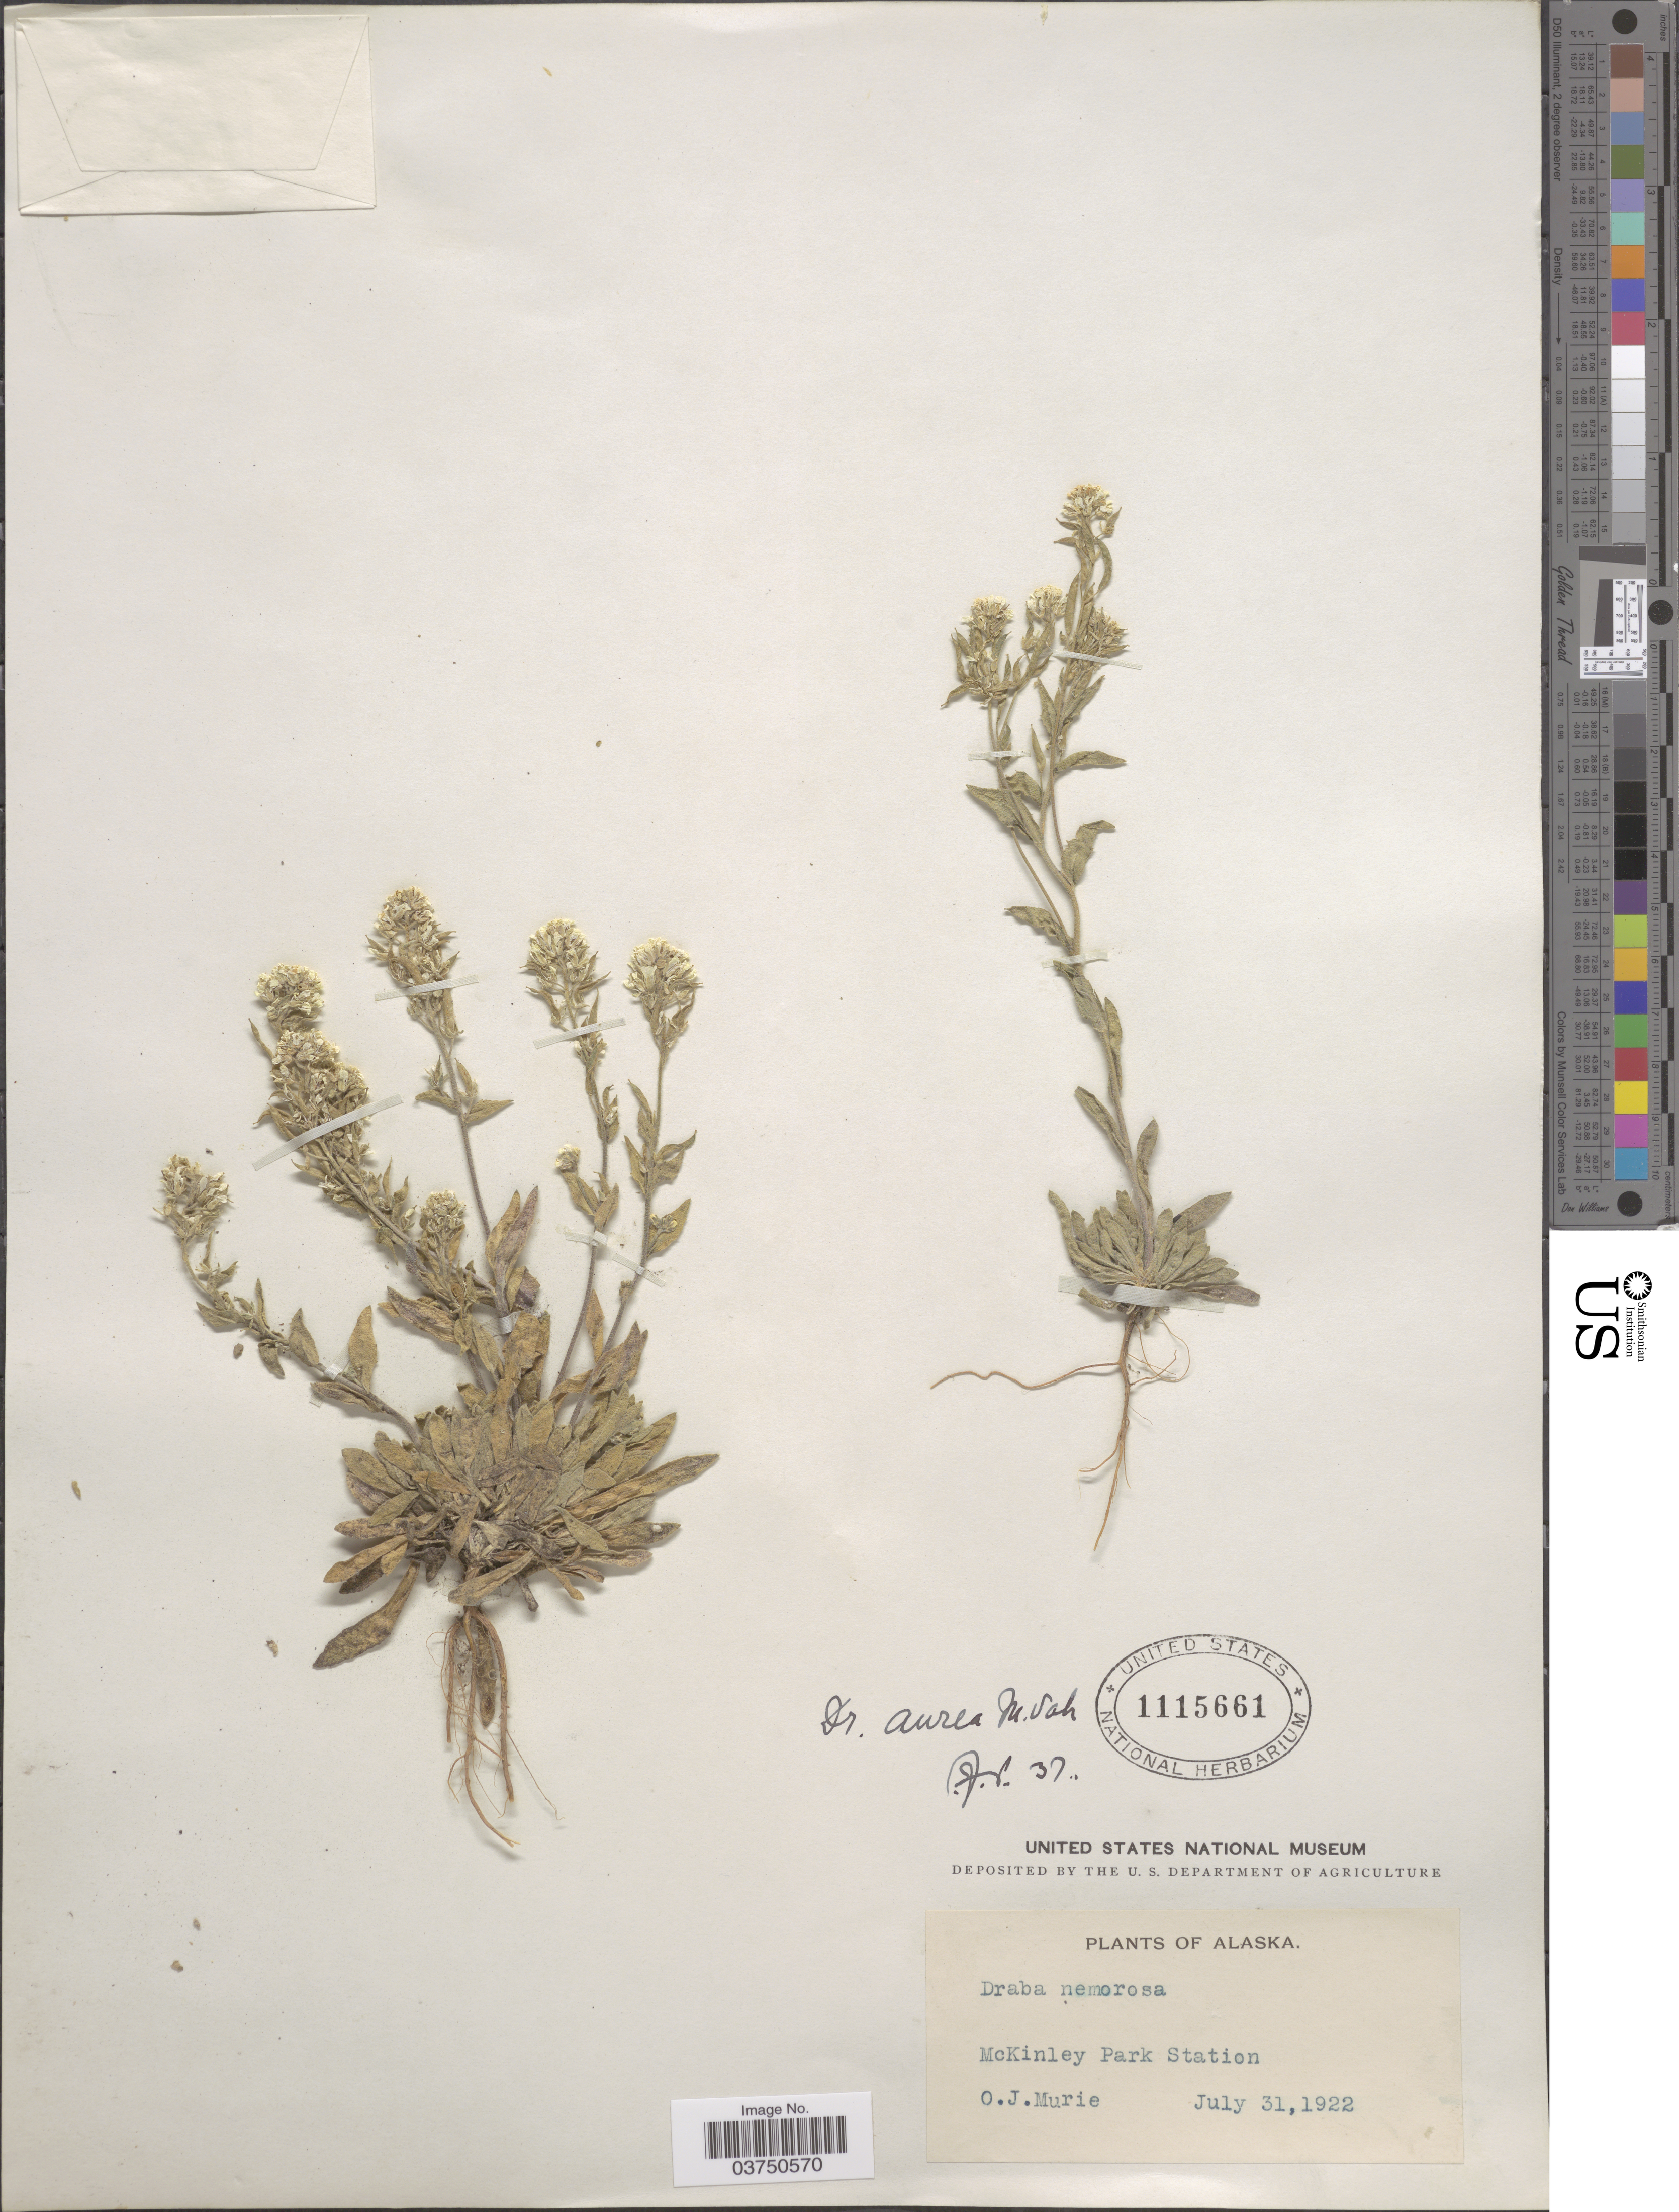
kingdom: Plantae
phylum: Tracheophyta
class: Magnoliopsida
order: Brassicales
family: Brassicaceae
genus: Draba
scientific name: Draba aurea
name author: Vahl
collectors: O. Murie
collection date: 1922-07-31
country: United States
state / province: Alaska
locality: McKinley Park Station.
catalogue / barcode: US 1115661